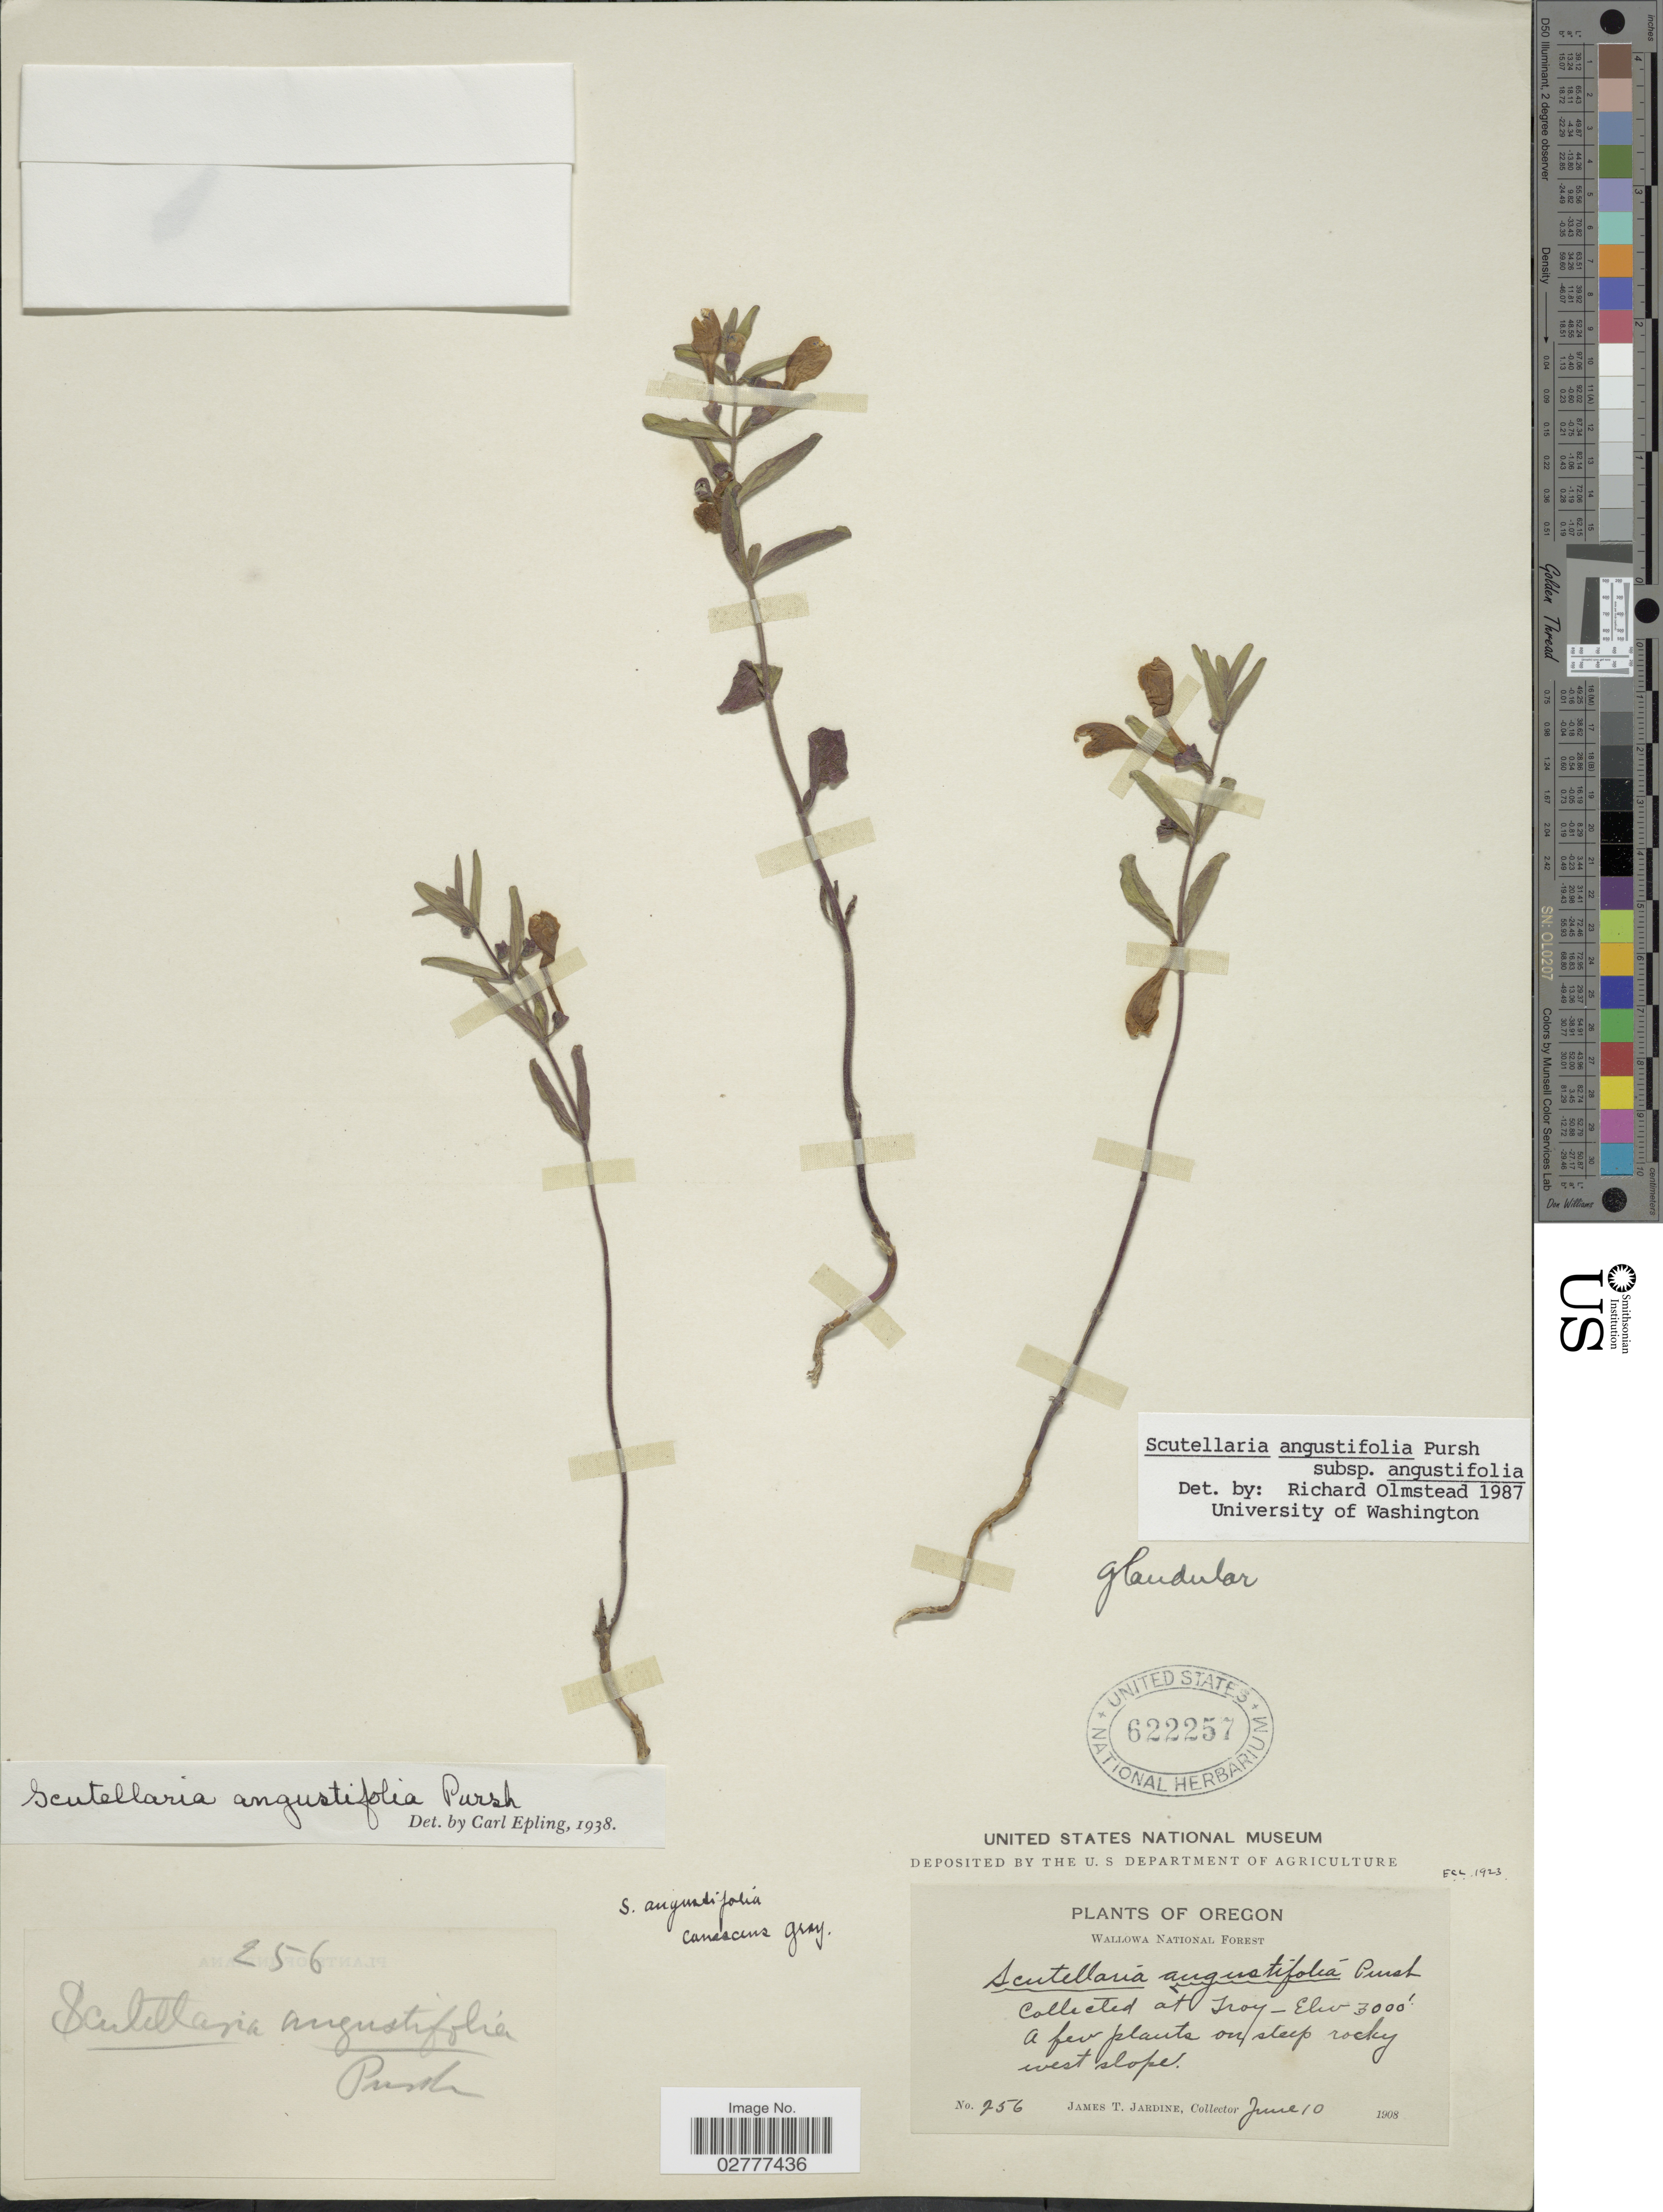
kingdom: Plantae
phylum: Tracheophyta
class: Magnoliopsida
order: Lamiales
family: Lamiaceae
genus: Scutellaria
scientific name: Scutellaria angustifolia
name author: Pursh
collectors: J. T. Jardine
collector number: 256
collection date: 1908-06-10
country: United States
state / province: Oregon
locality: Wallowa National Forest. Collected at Troy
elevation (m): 914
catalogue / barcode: US 622257